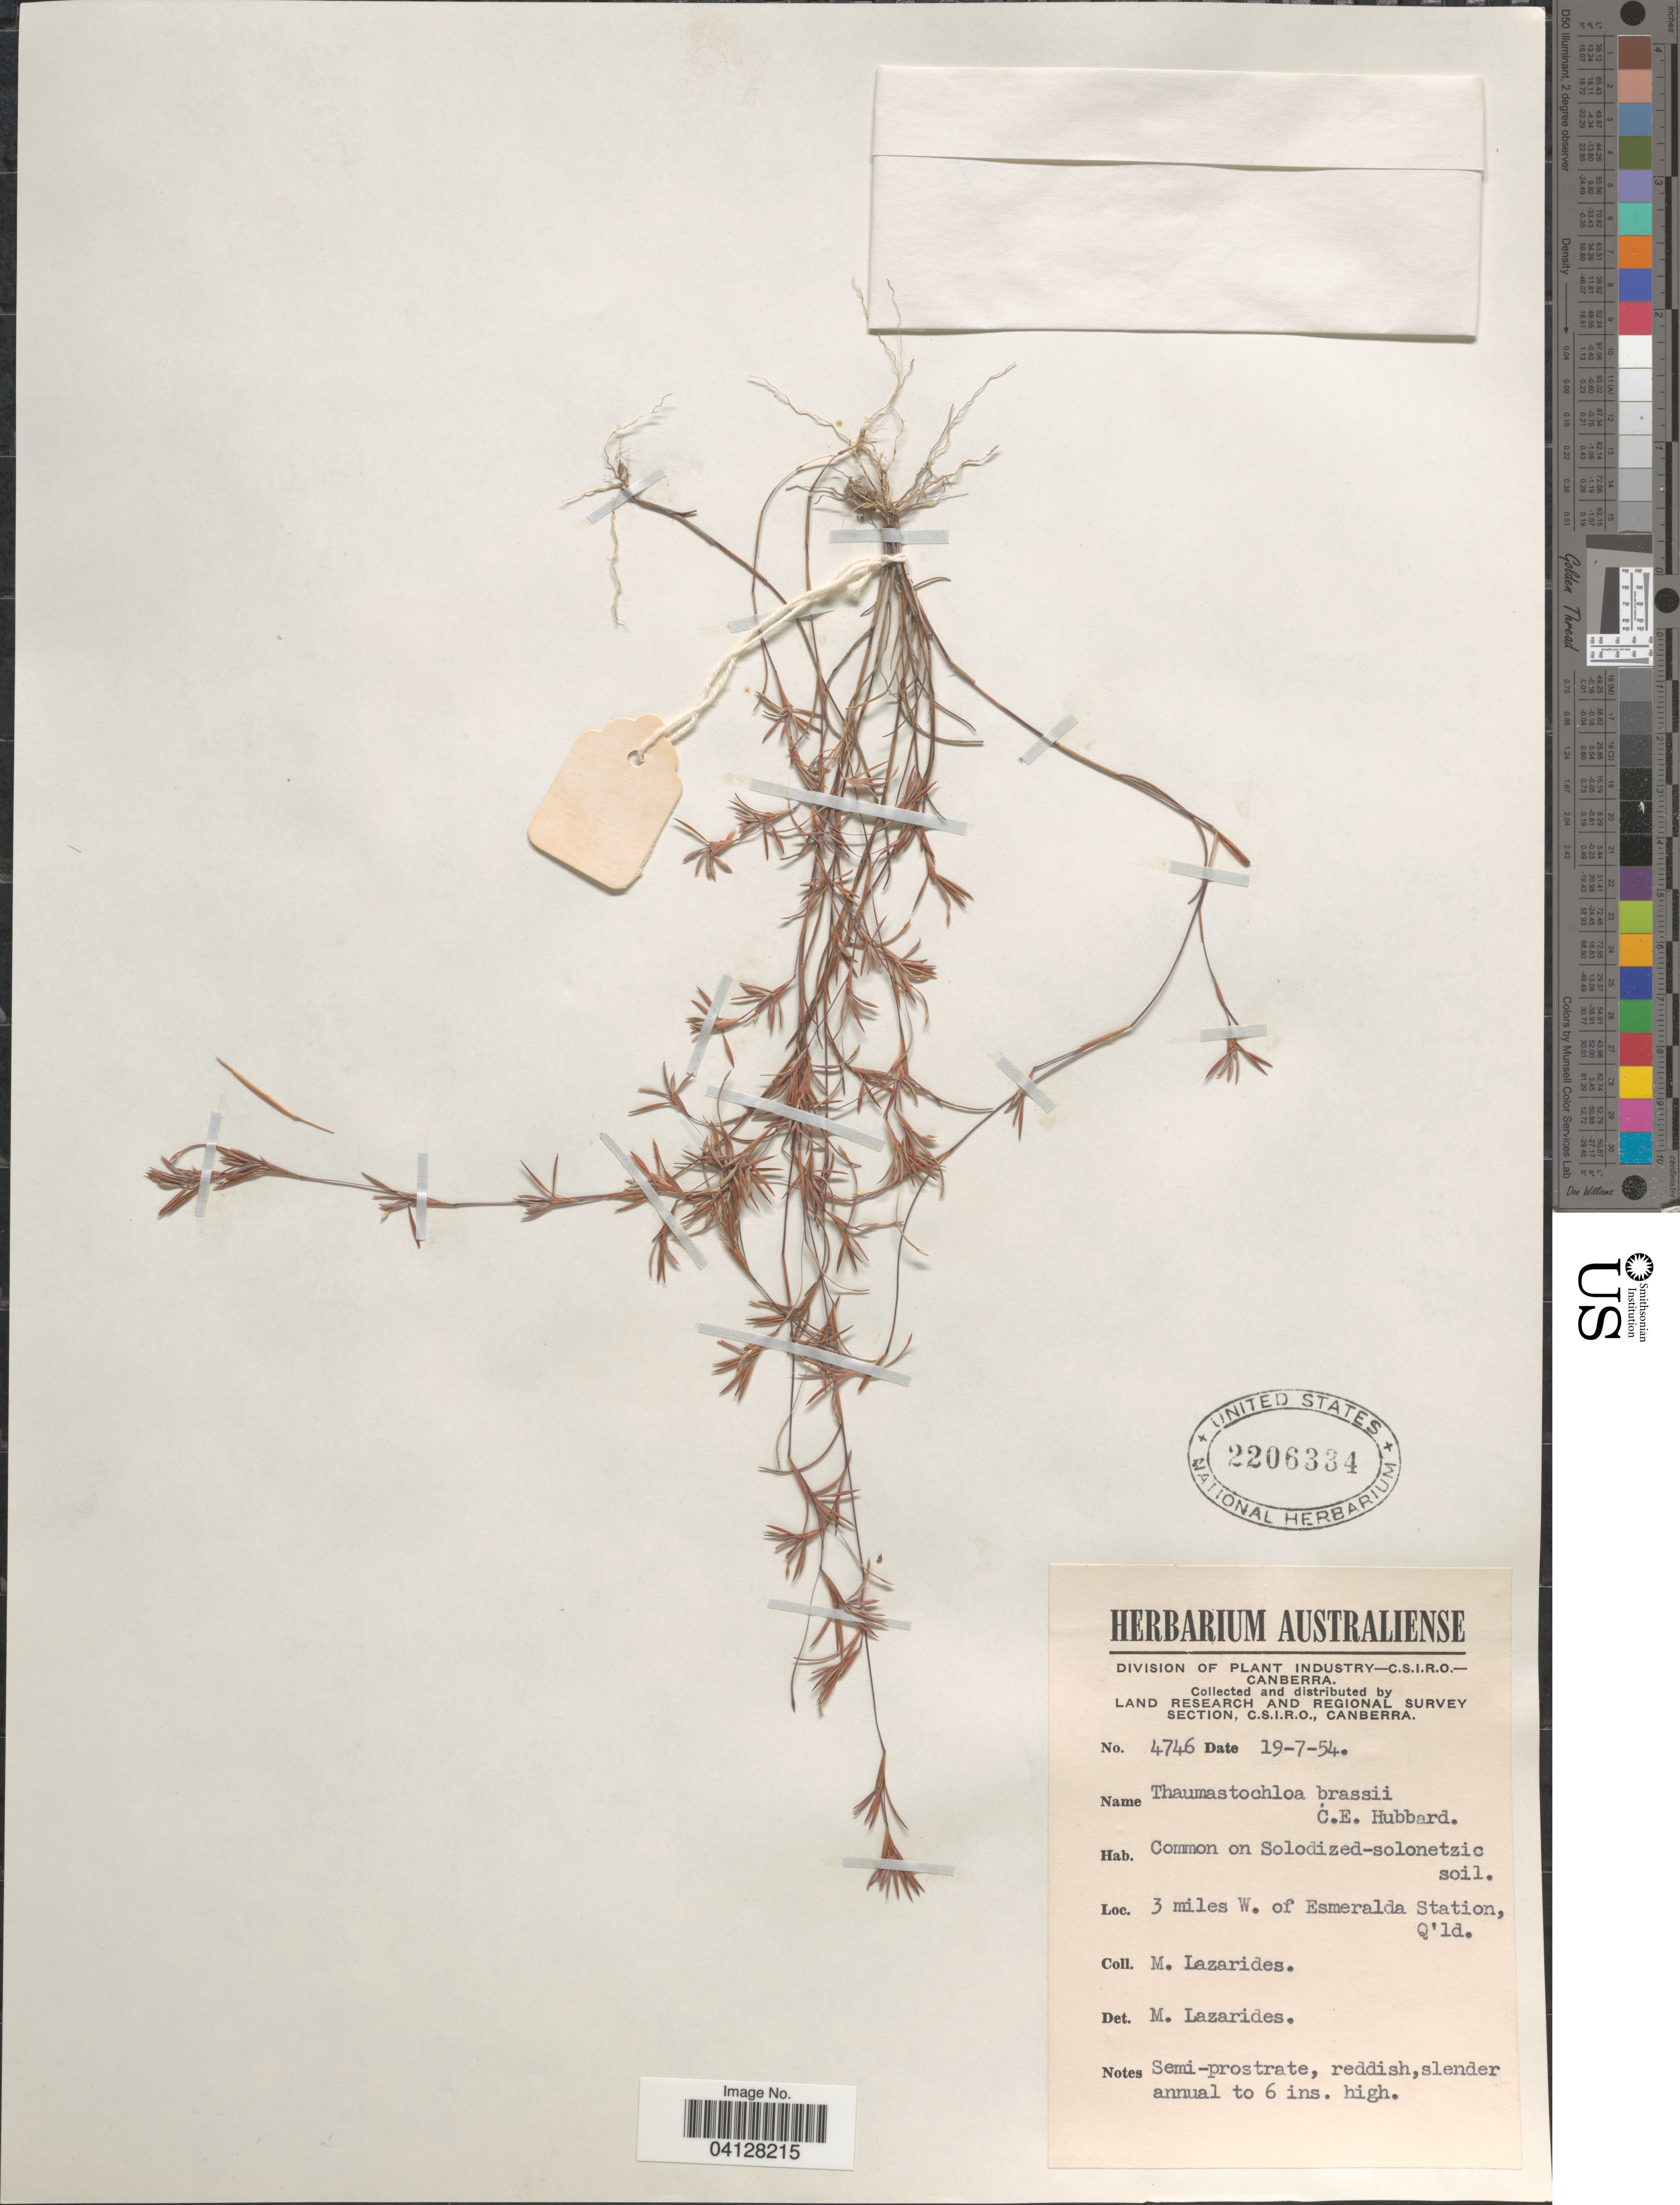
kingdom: Plantae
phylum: Tracheophyta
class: Liliopsida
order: Poales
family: Poaceae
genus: Thaumastochloa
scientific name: Thaumastochloa brassii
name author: C.E. Hubb.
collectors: M. Lazarides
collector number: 4746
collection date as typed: Transcribed d/m/y: 19/7/54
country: Australia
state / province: Queensland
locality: Land Research and Regional Survey. 3 miles W. of Esmeralda Station.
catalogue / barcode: US 2206334